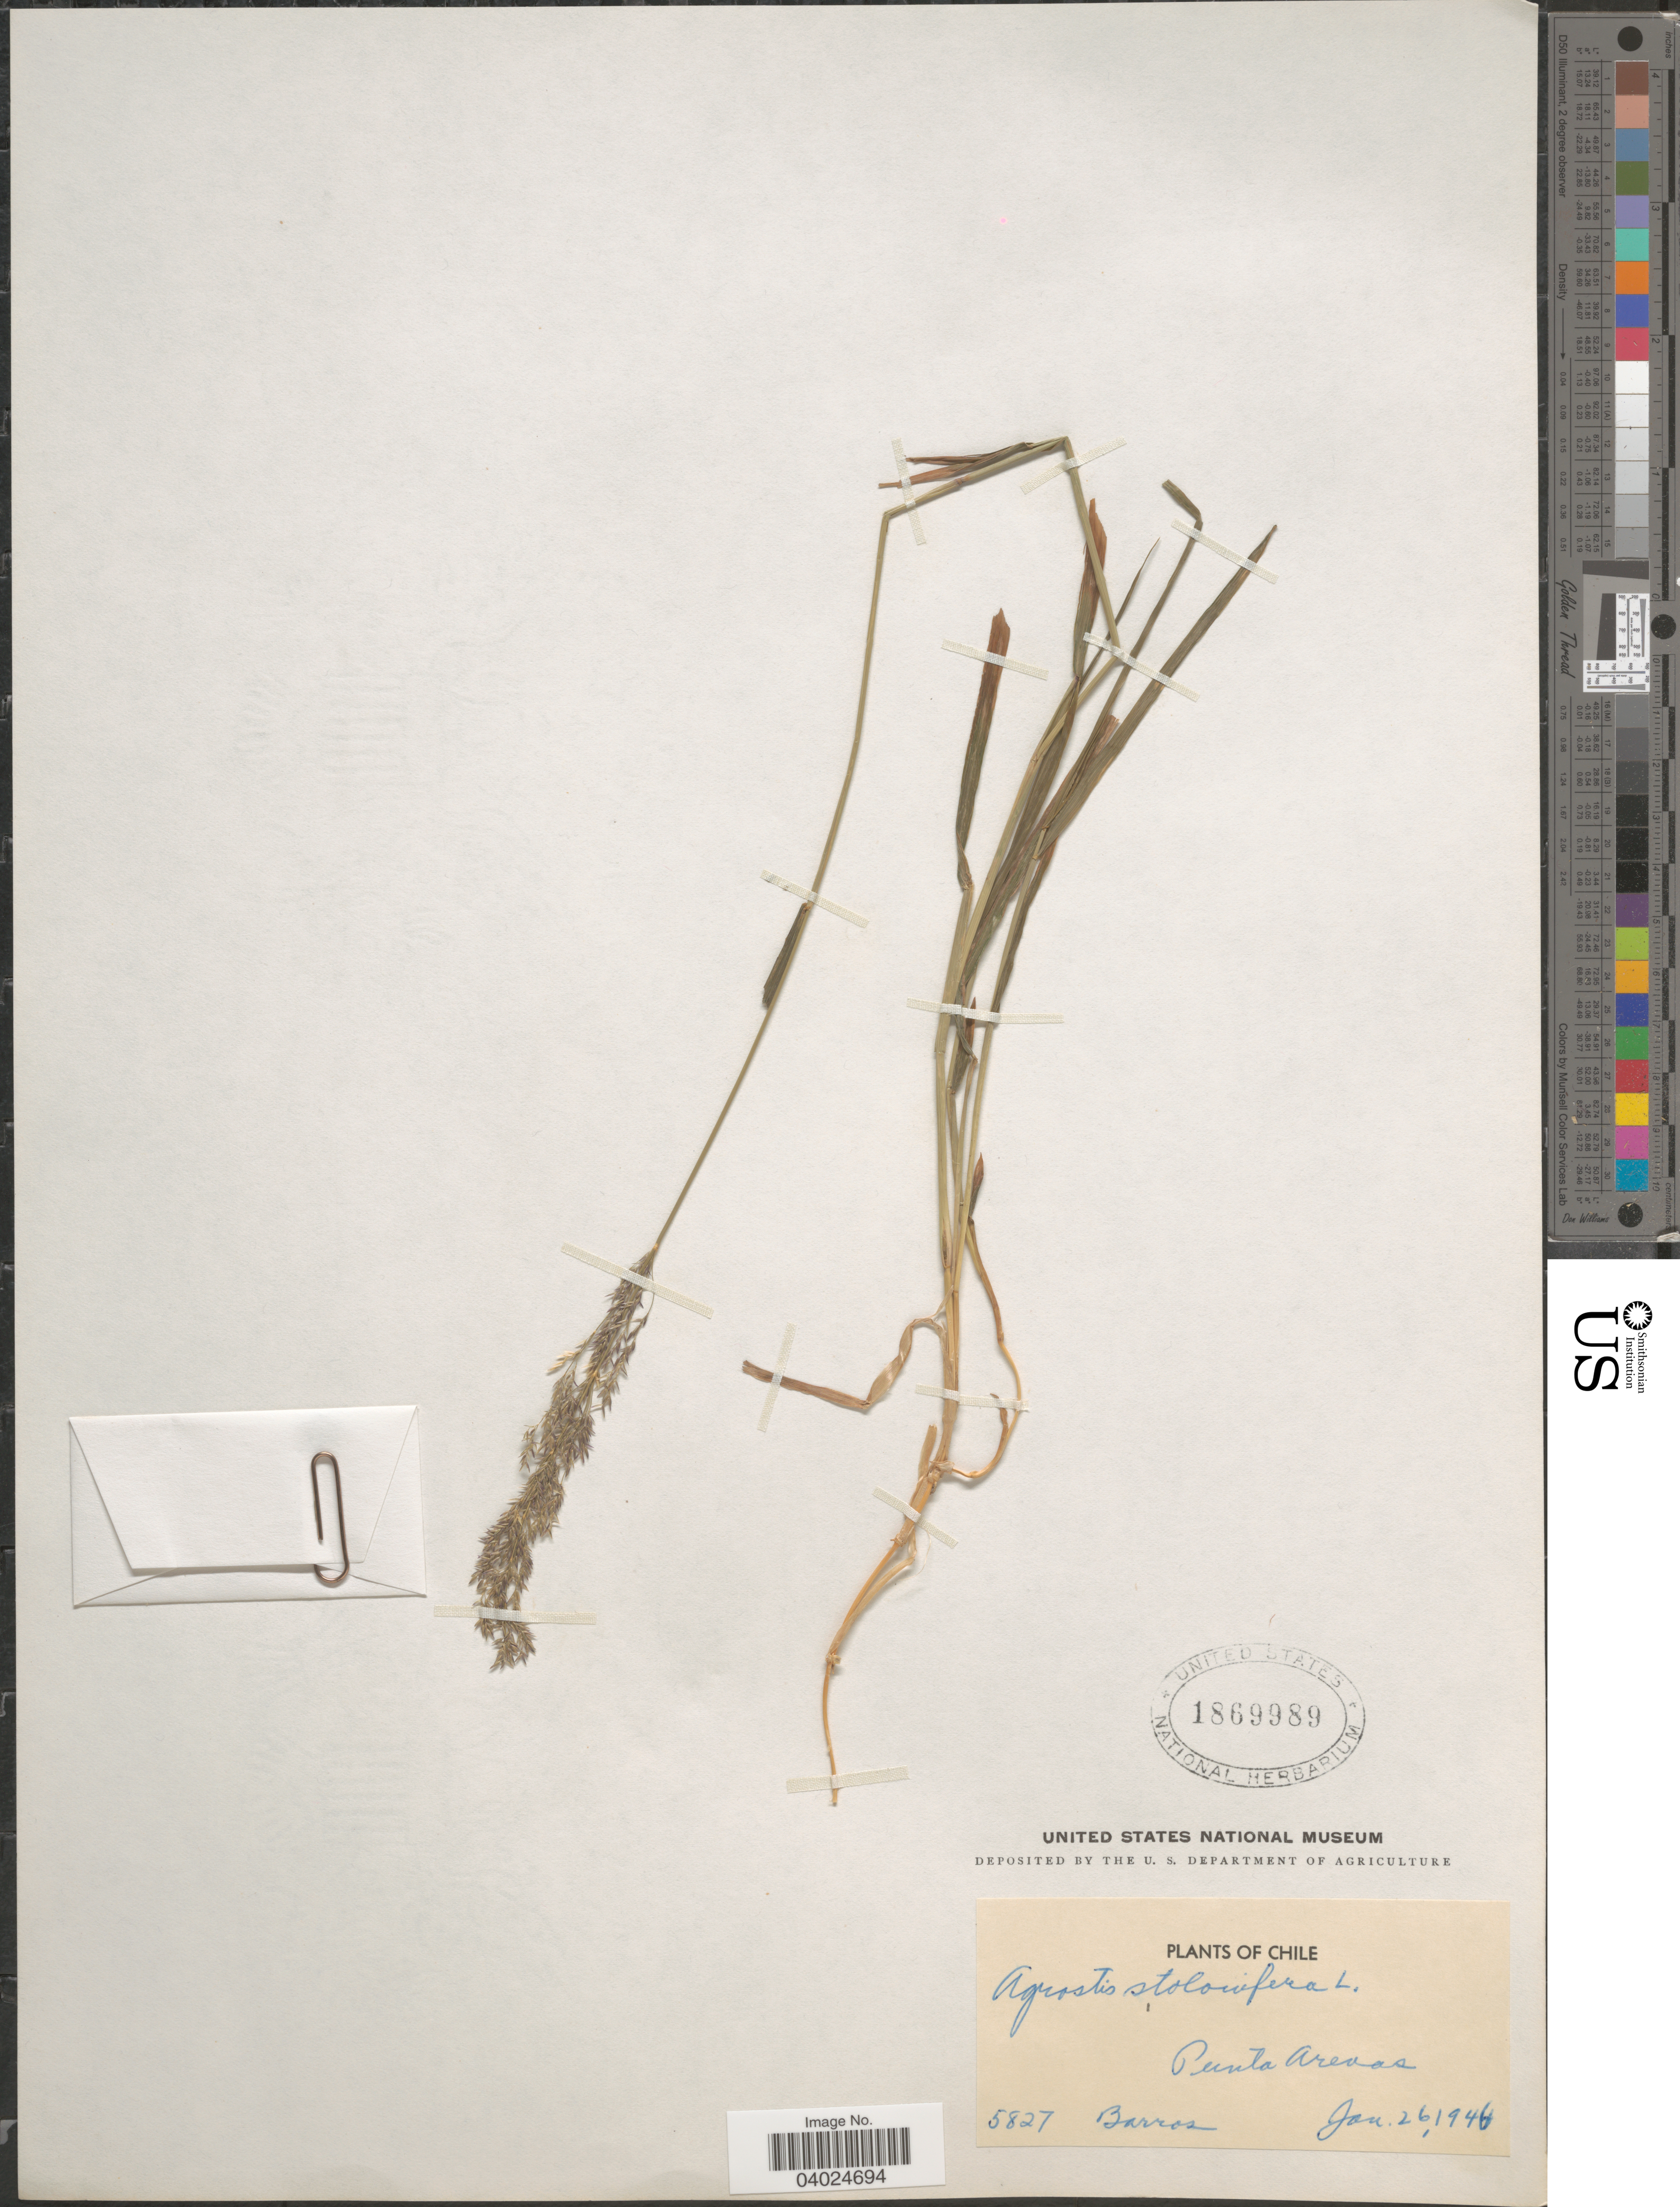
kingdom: Plantae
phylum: Tracheophyta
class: Liliopsida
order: Poales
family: Poaceae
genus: Agrostis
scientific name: Agrostis stolonifera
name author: L.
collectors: Barros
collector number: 5827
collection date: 1946-01-26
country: Chile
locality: Punta Arenas.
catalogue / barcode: US 1869989